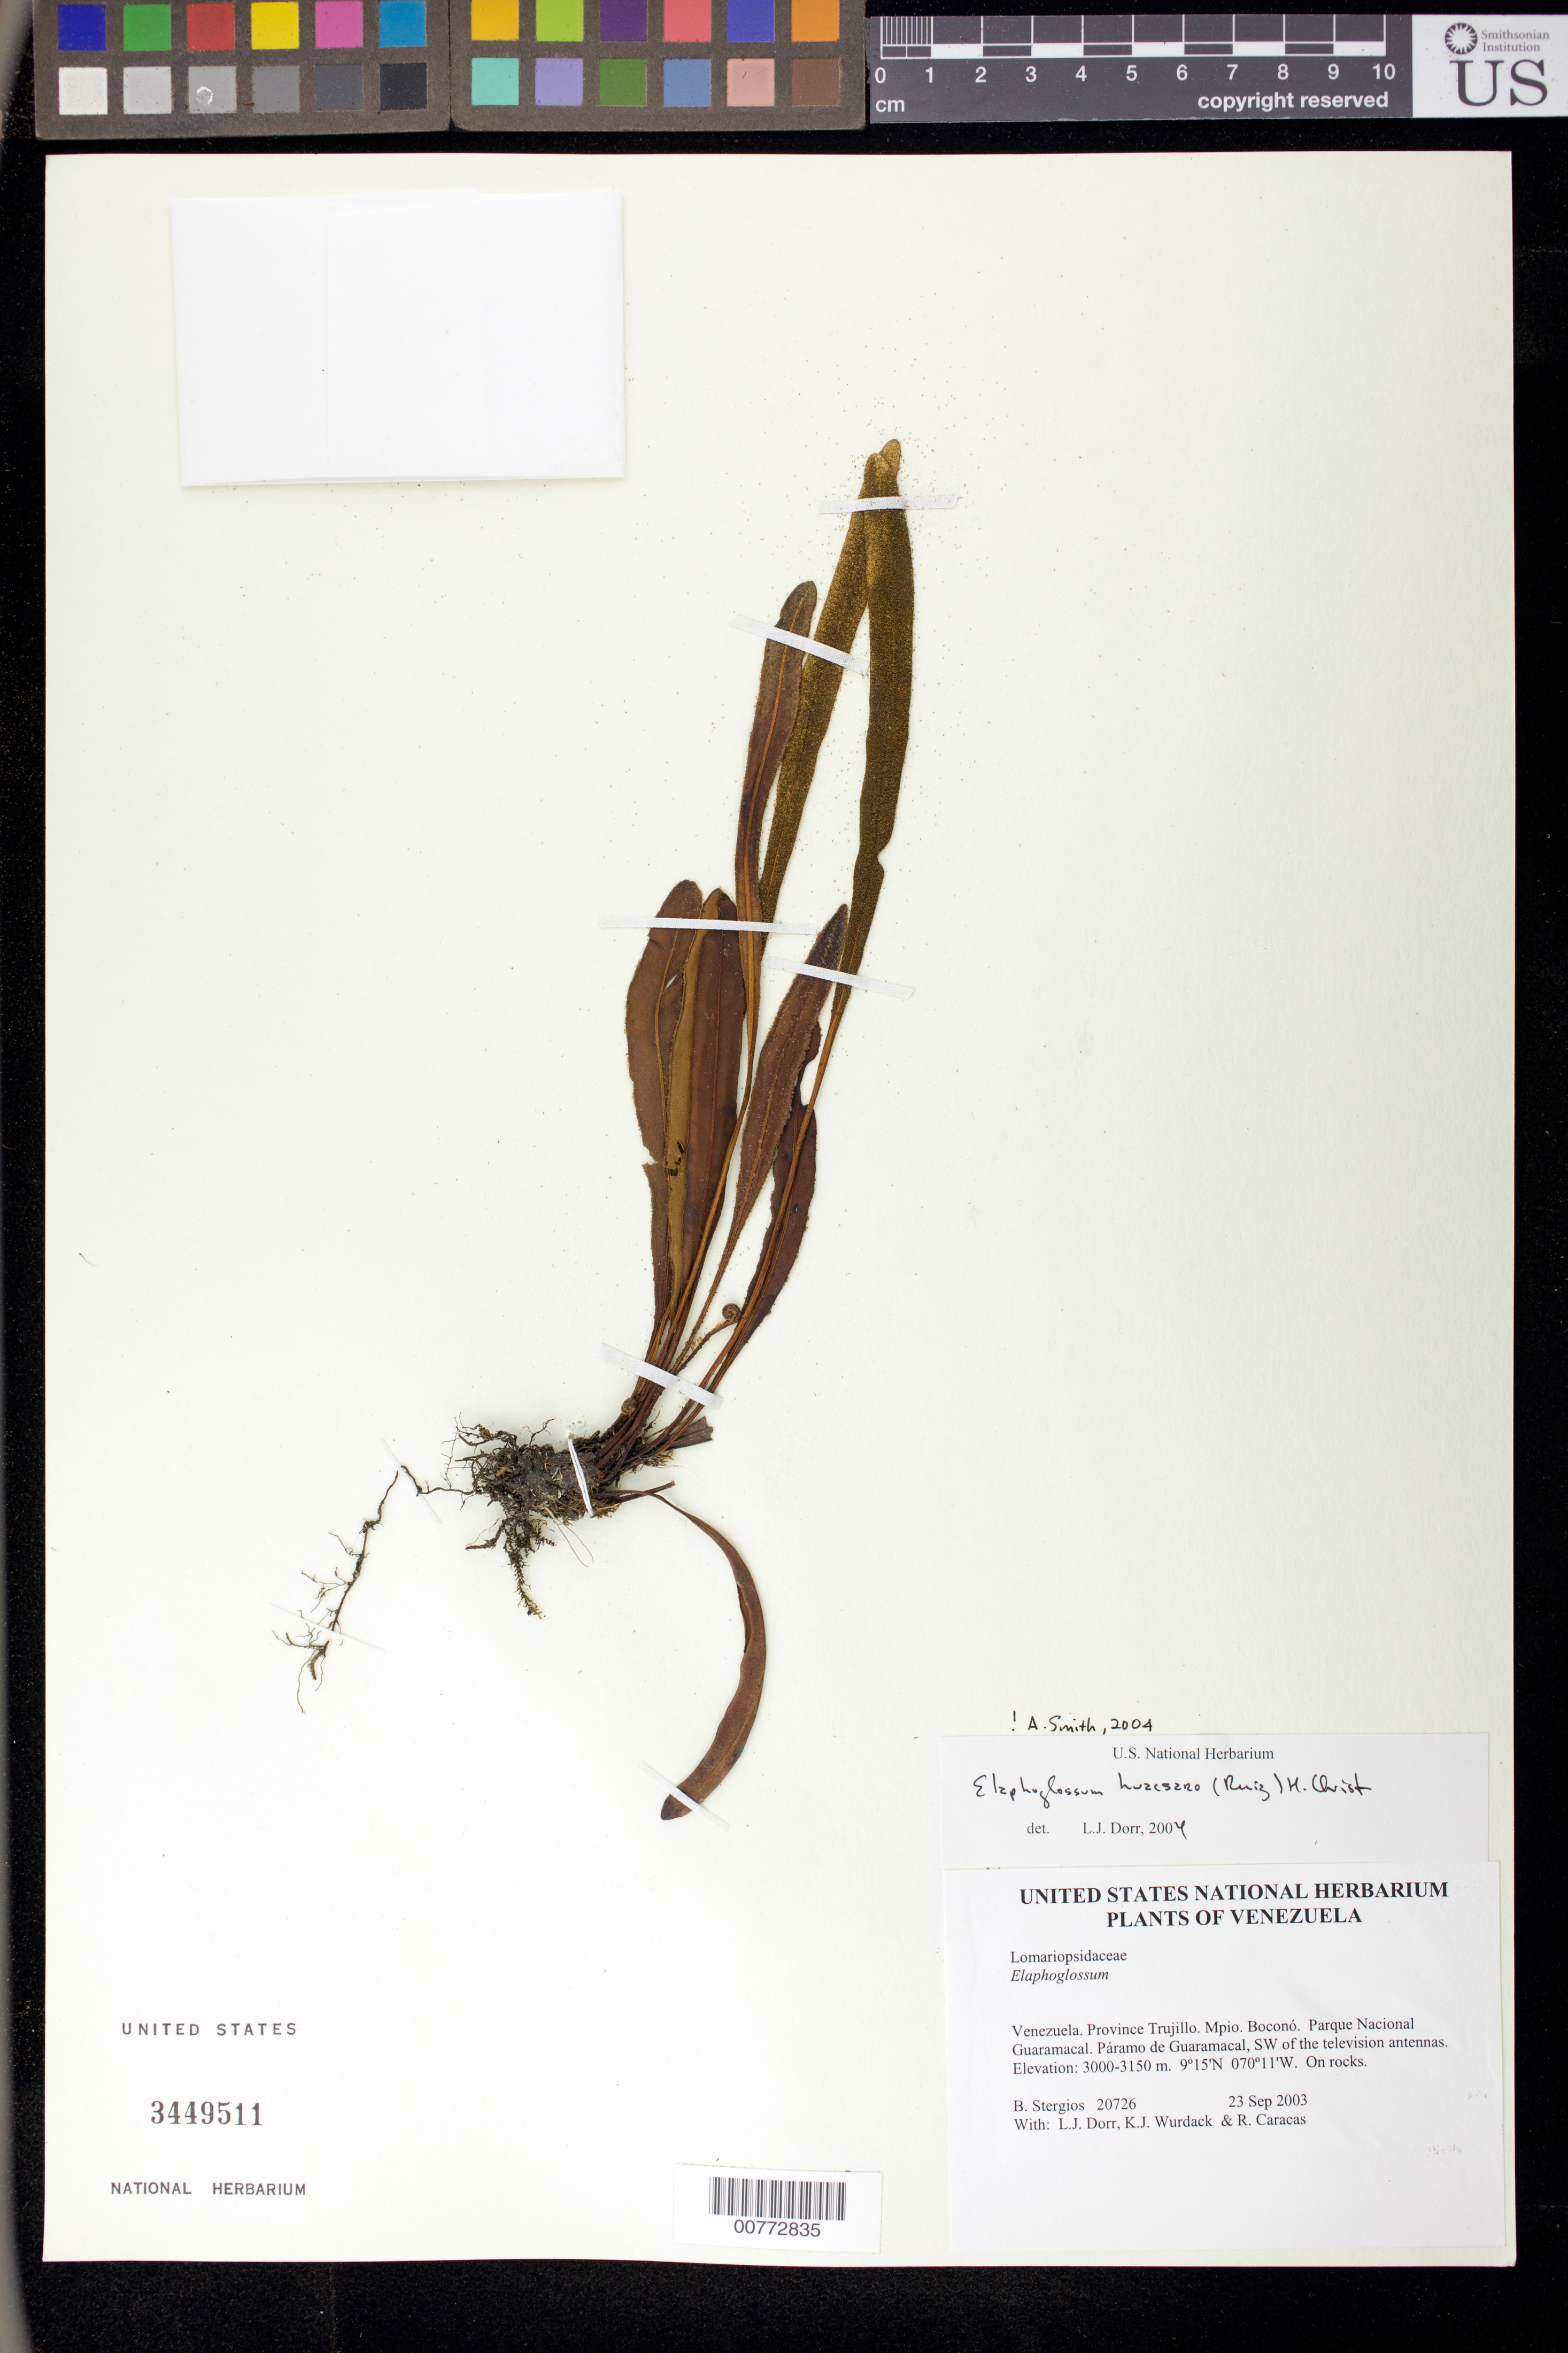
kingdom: Plantae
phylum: Tracheophyta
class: Polypodiopsida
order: Polypodiales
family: Dryopteridaceae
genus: Elaphoglossum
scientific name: Elaphoglossum huacsaro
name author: (Ruiz) Christ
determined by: Dorr, L. J., (BOT), Smithsonian Institution - National Museum of Natural History (UNITED STATES)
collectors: B. G. Stergios, L. J. Dorr, K. Wurdack & R. Caracas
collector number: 20726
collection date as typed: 23 Sep 2003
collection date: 2003-09-23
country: Venezuela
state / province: Trujillo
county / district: Boconó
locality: Parque Nacional Guaramacal. Páramo de Guaramacal, SW of the television antennas.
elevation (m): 3000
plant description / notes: PORT, US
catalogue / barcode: US 3449511